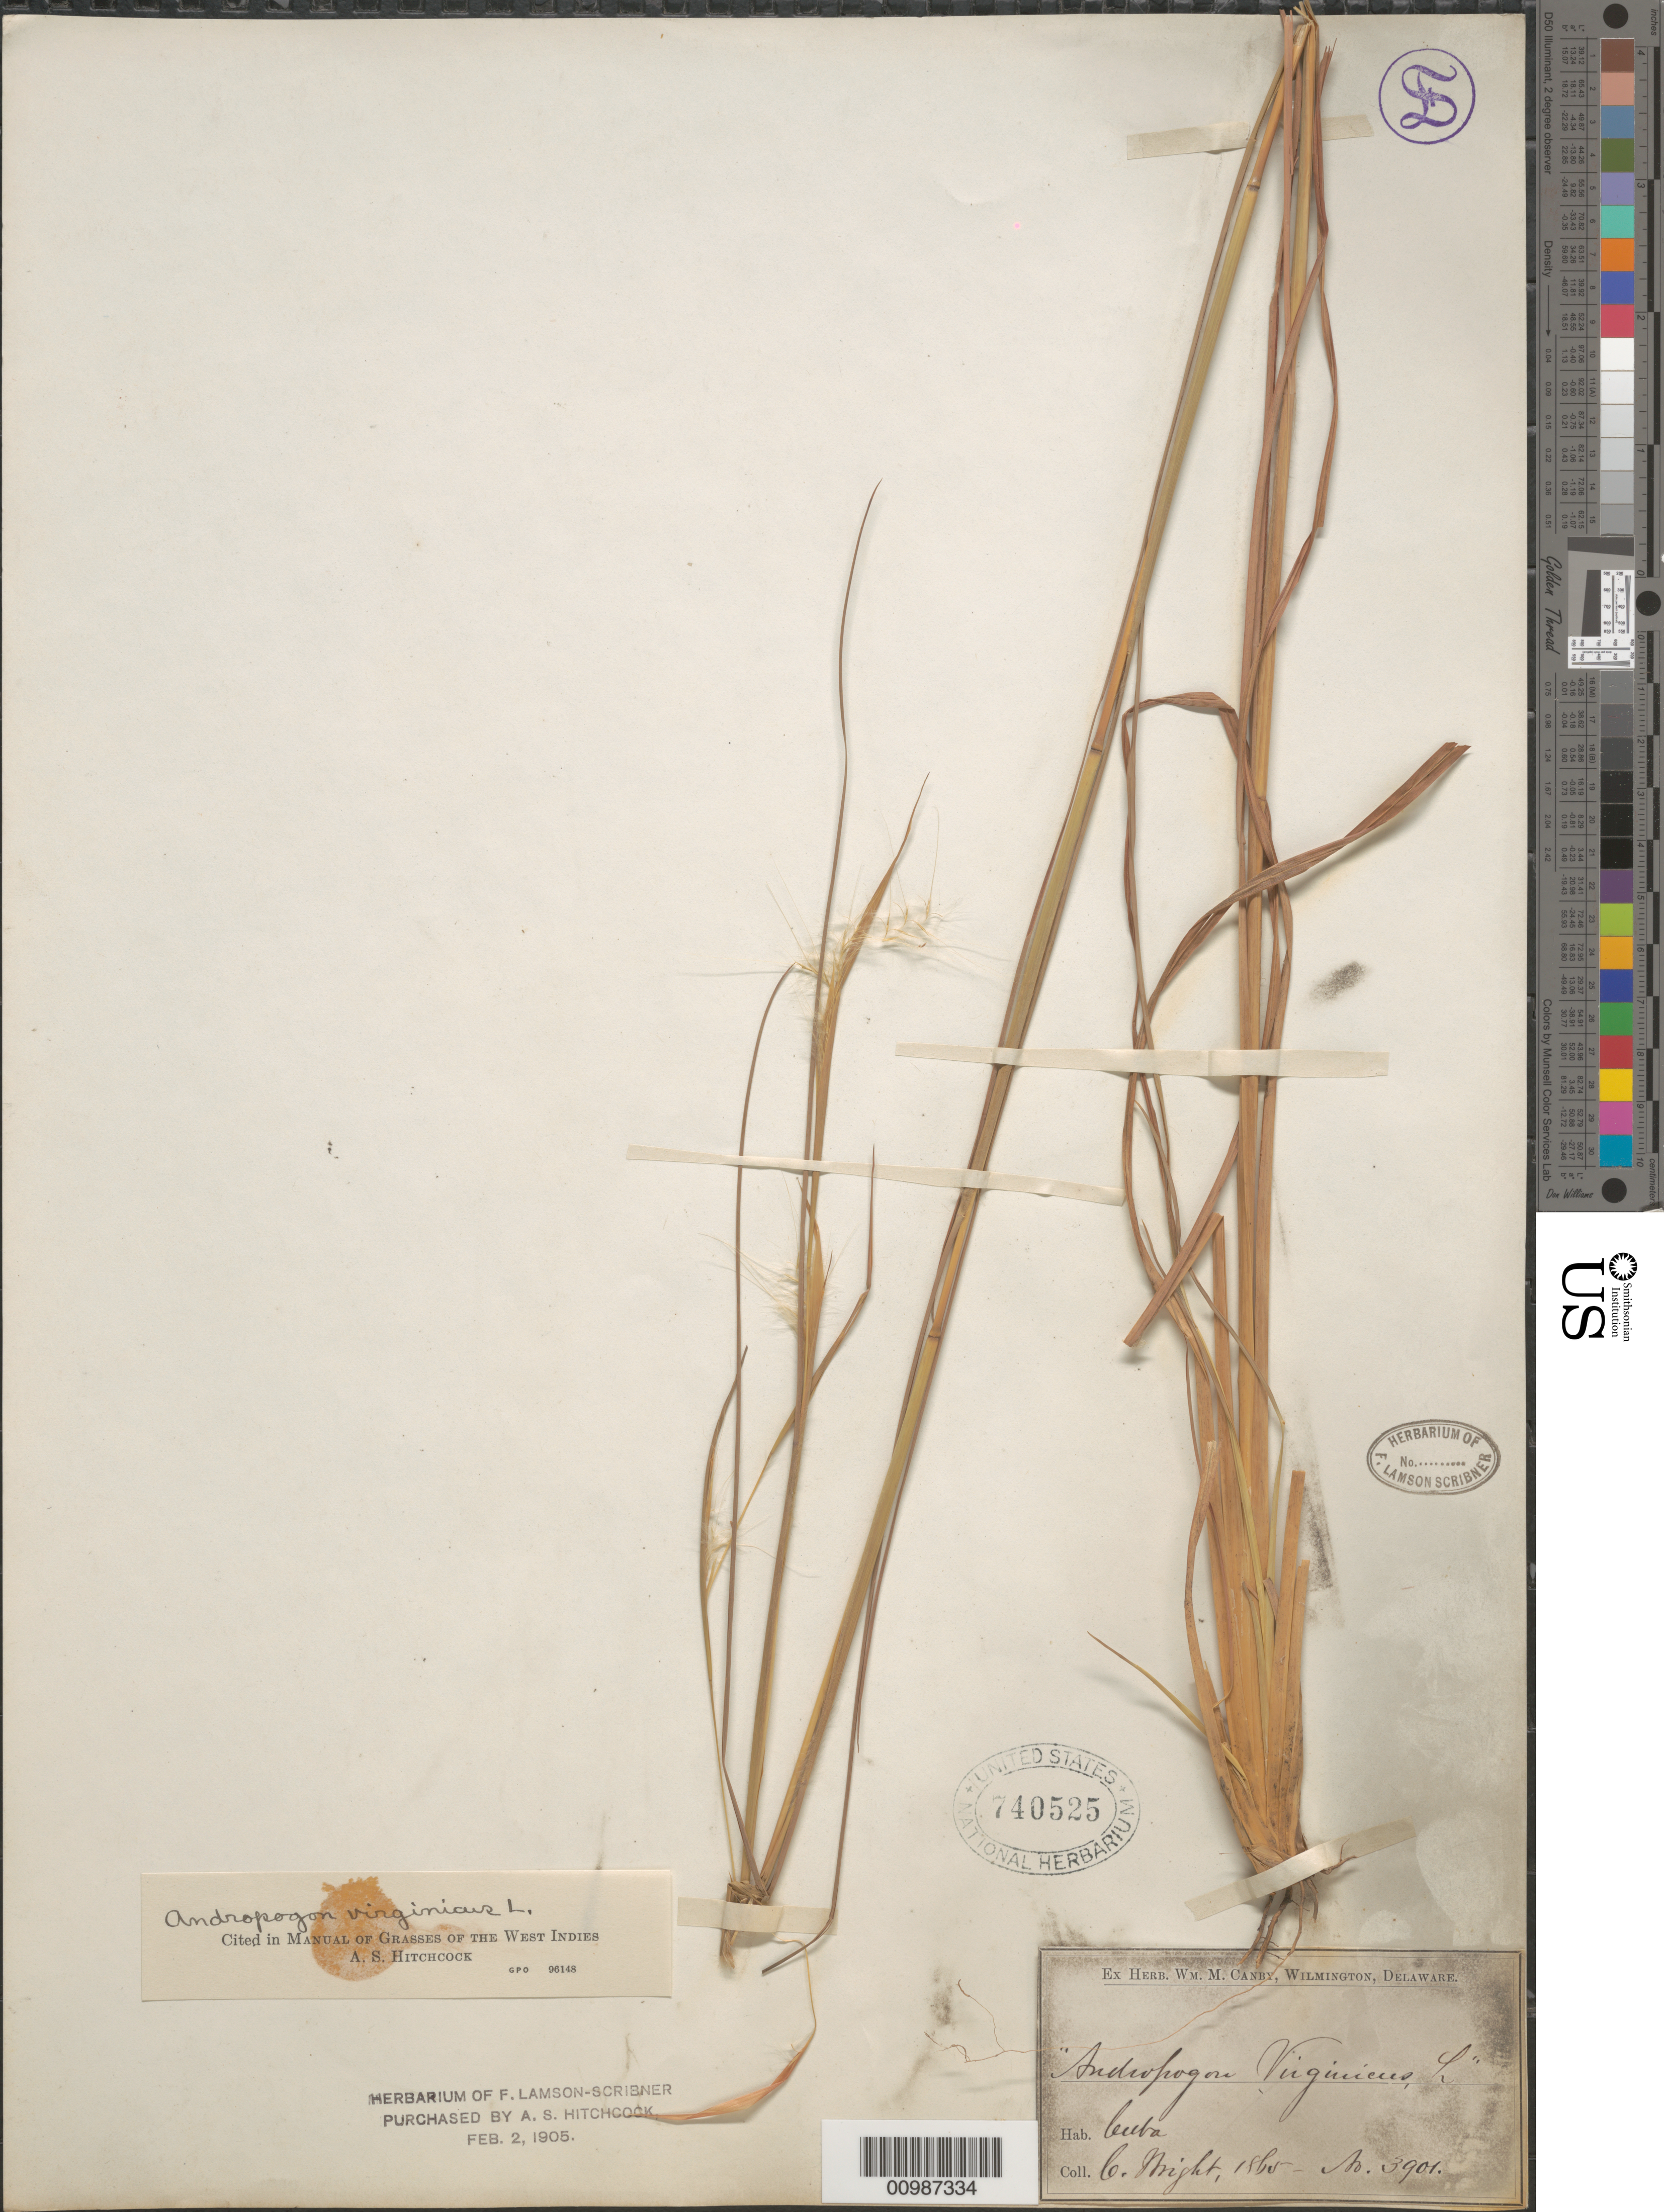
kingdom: Plantae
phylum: Tracheophyta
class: Liliopsida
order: Poales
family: Poaceae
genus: Andropogon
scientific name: Andropogon virginicus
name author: L.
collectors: C. Wright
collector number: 3901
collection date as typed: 1865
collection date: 1865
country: Cuba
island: Cuba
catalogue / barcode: US 740525